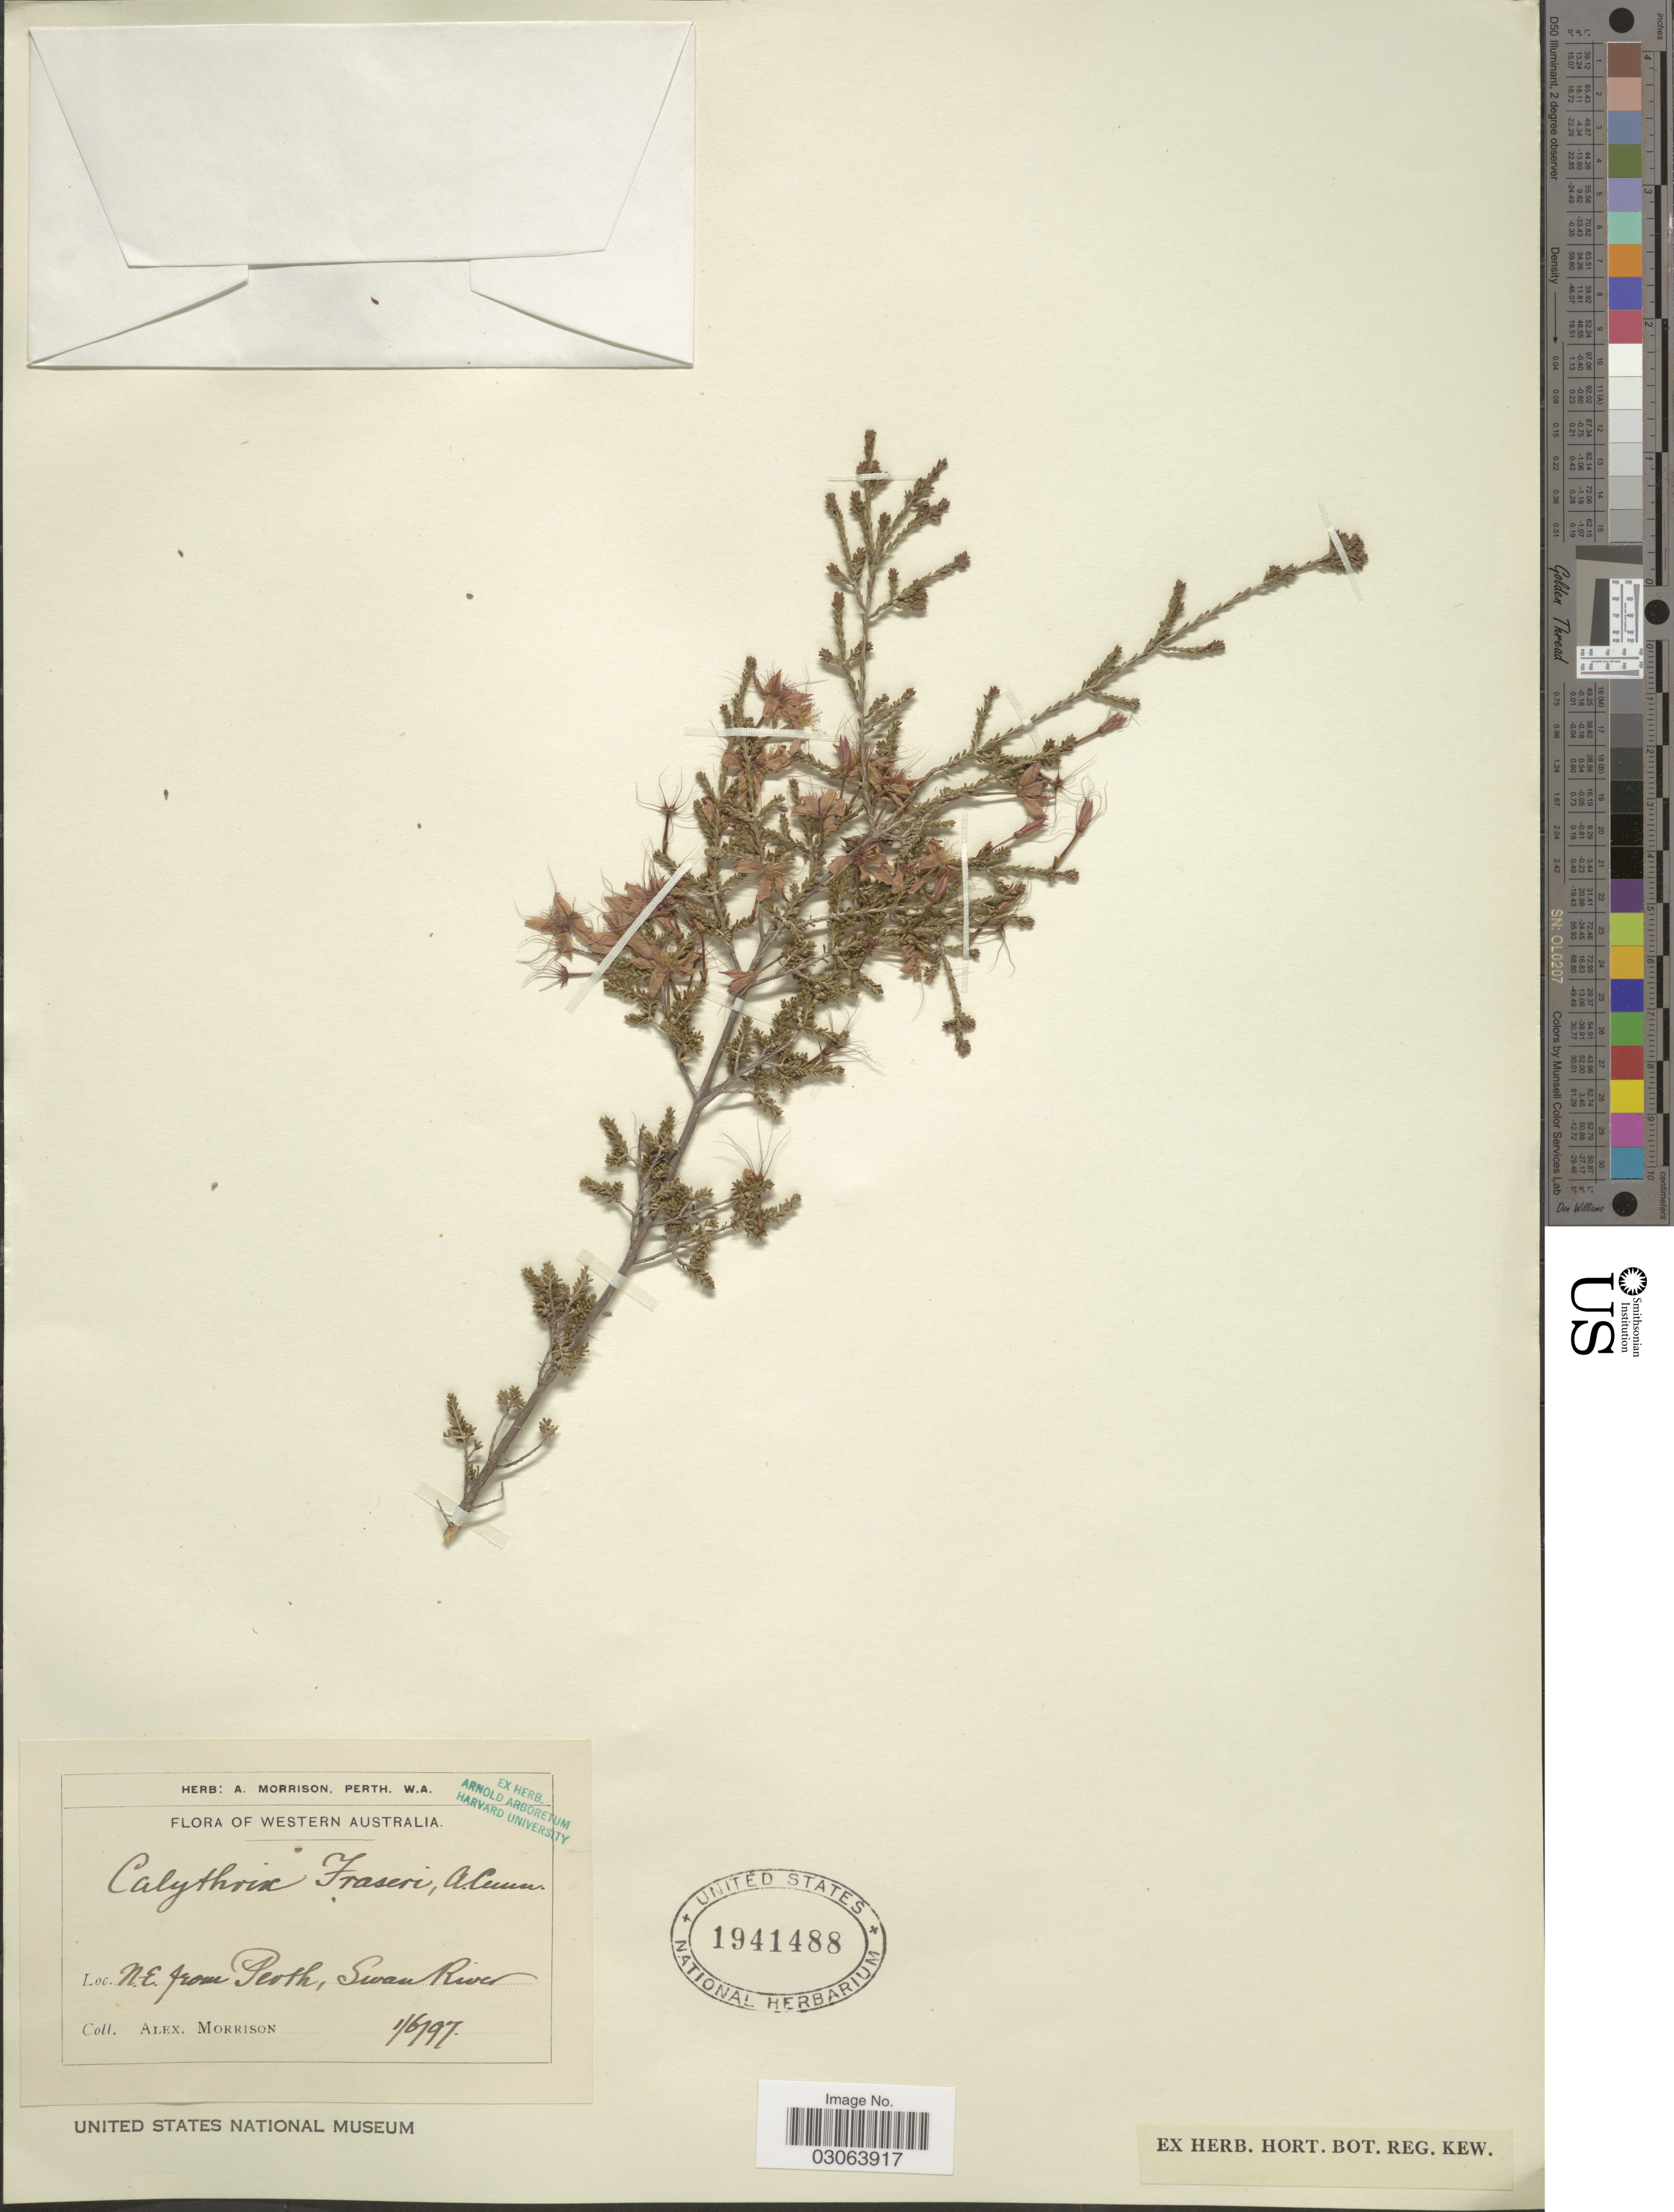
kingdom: Plantae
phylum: Tracheophyta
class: Magnoliopsida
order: Myrtales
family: Myrtaceae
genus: Calytrix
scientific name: Calytrix fraseri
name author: A. Cunn.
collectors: A. Morrison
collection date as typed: Transcribed d/m/y: 1/6/97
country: Australia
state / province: Western Australia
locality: N.E. from Perth, Swan River.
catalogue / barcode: US 1941488